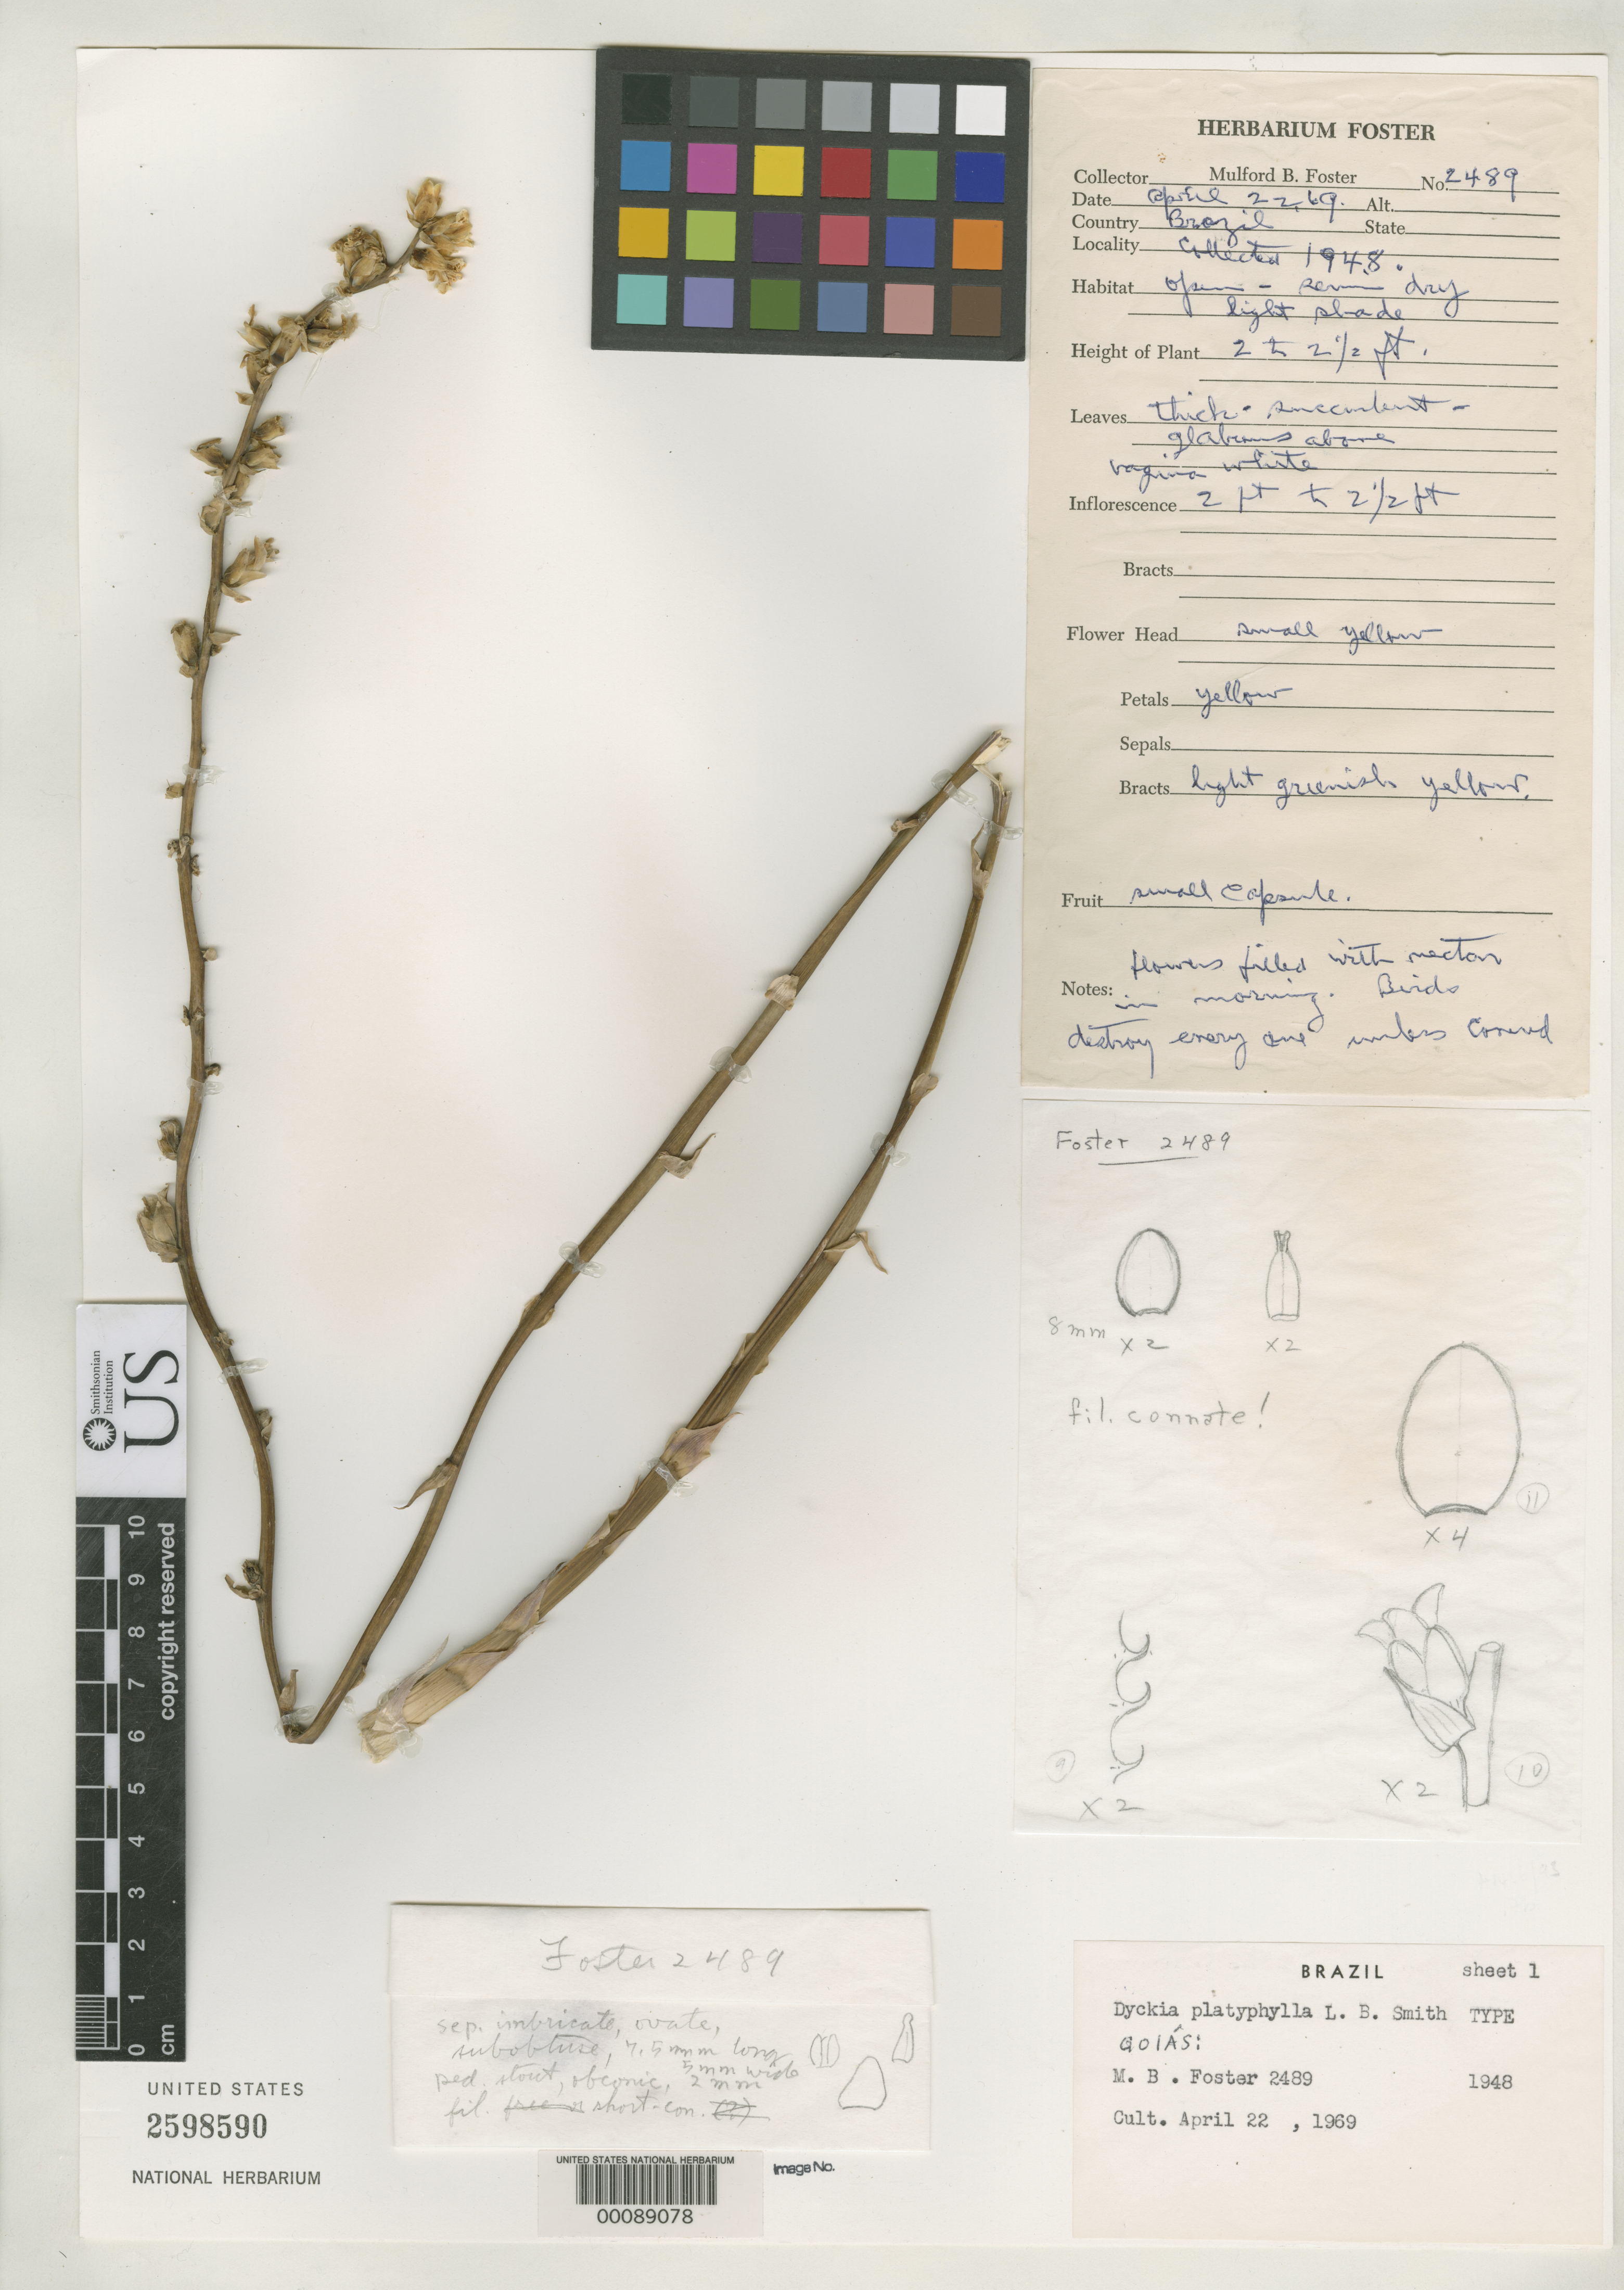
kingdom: Plantae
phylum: Tracheophyta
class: Liliopsida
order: Poales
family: Bromeliaceae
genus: Dyckia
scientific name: Dyckia platyphylla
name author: L.B. Sm.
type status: Holotype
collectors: M. Oster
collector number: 2489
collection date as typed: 1948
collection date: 1948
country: Brazil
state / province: Goiás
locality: Inter Porto Imperial et Lunie, ad flum Tocantins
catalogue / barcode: US 2598590